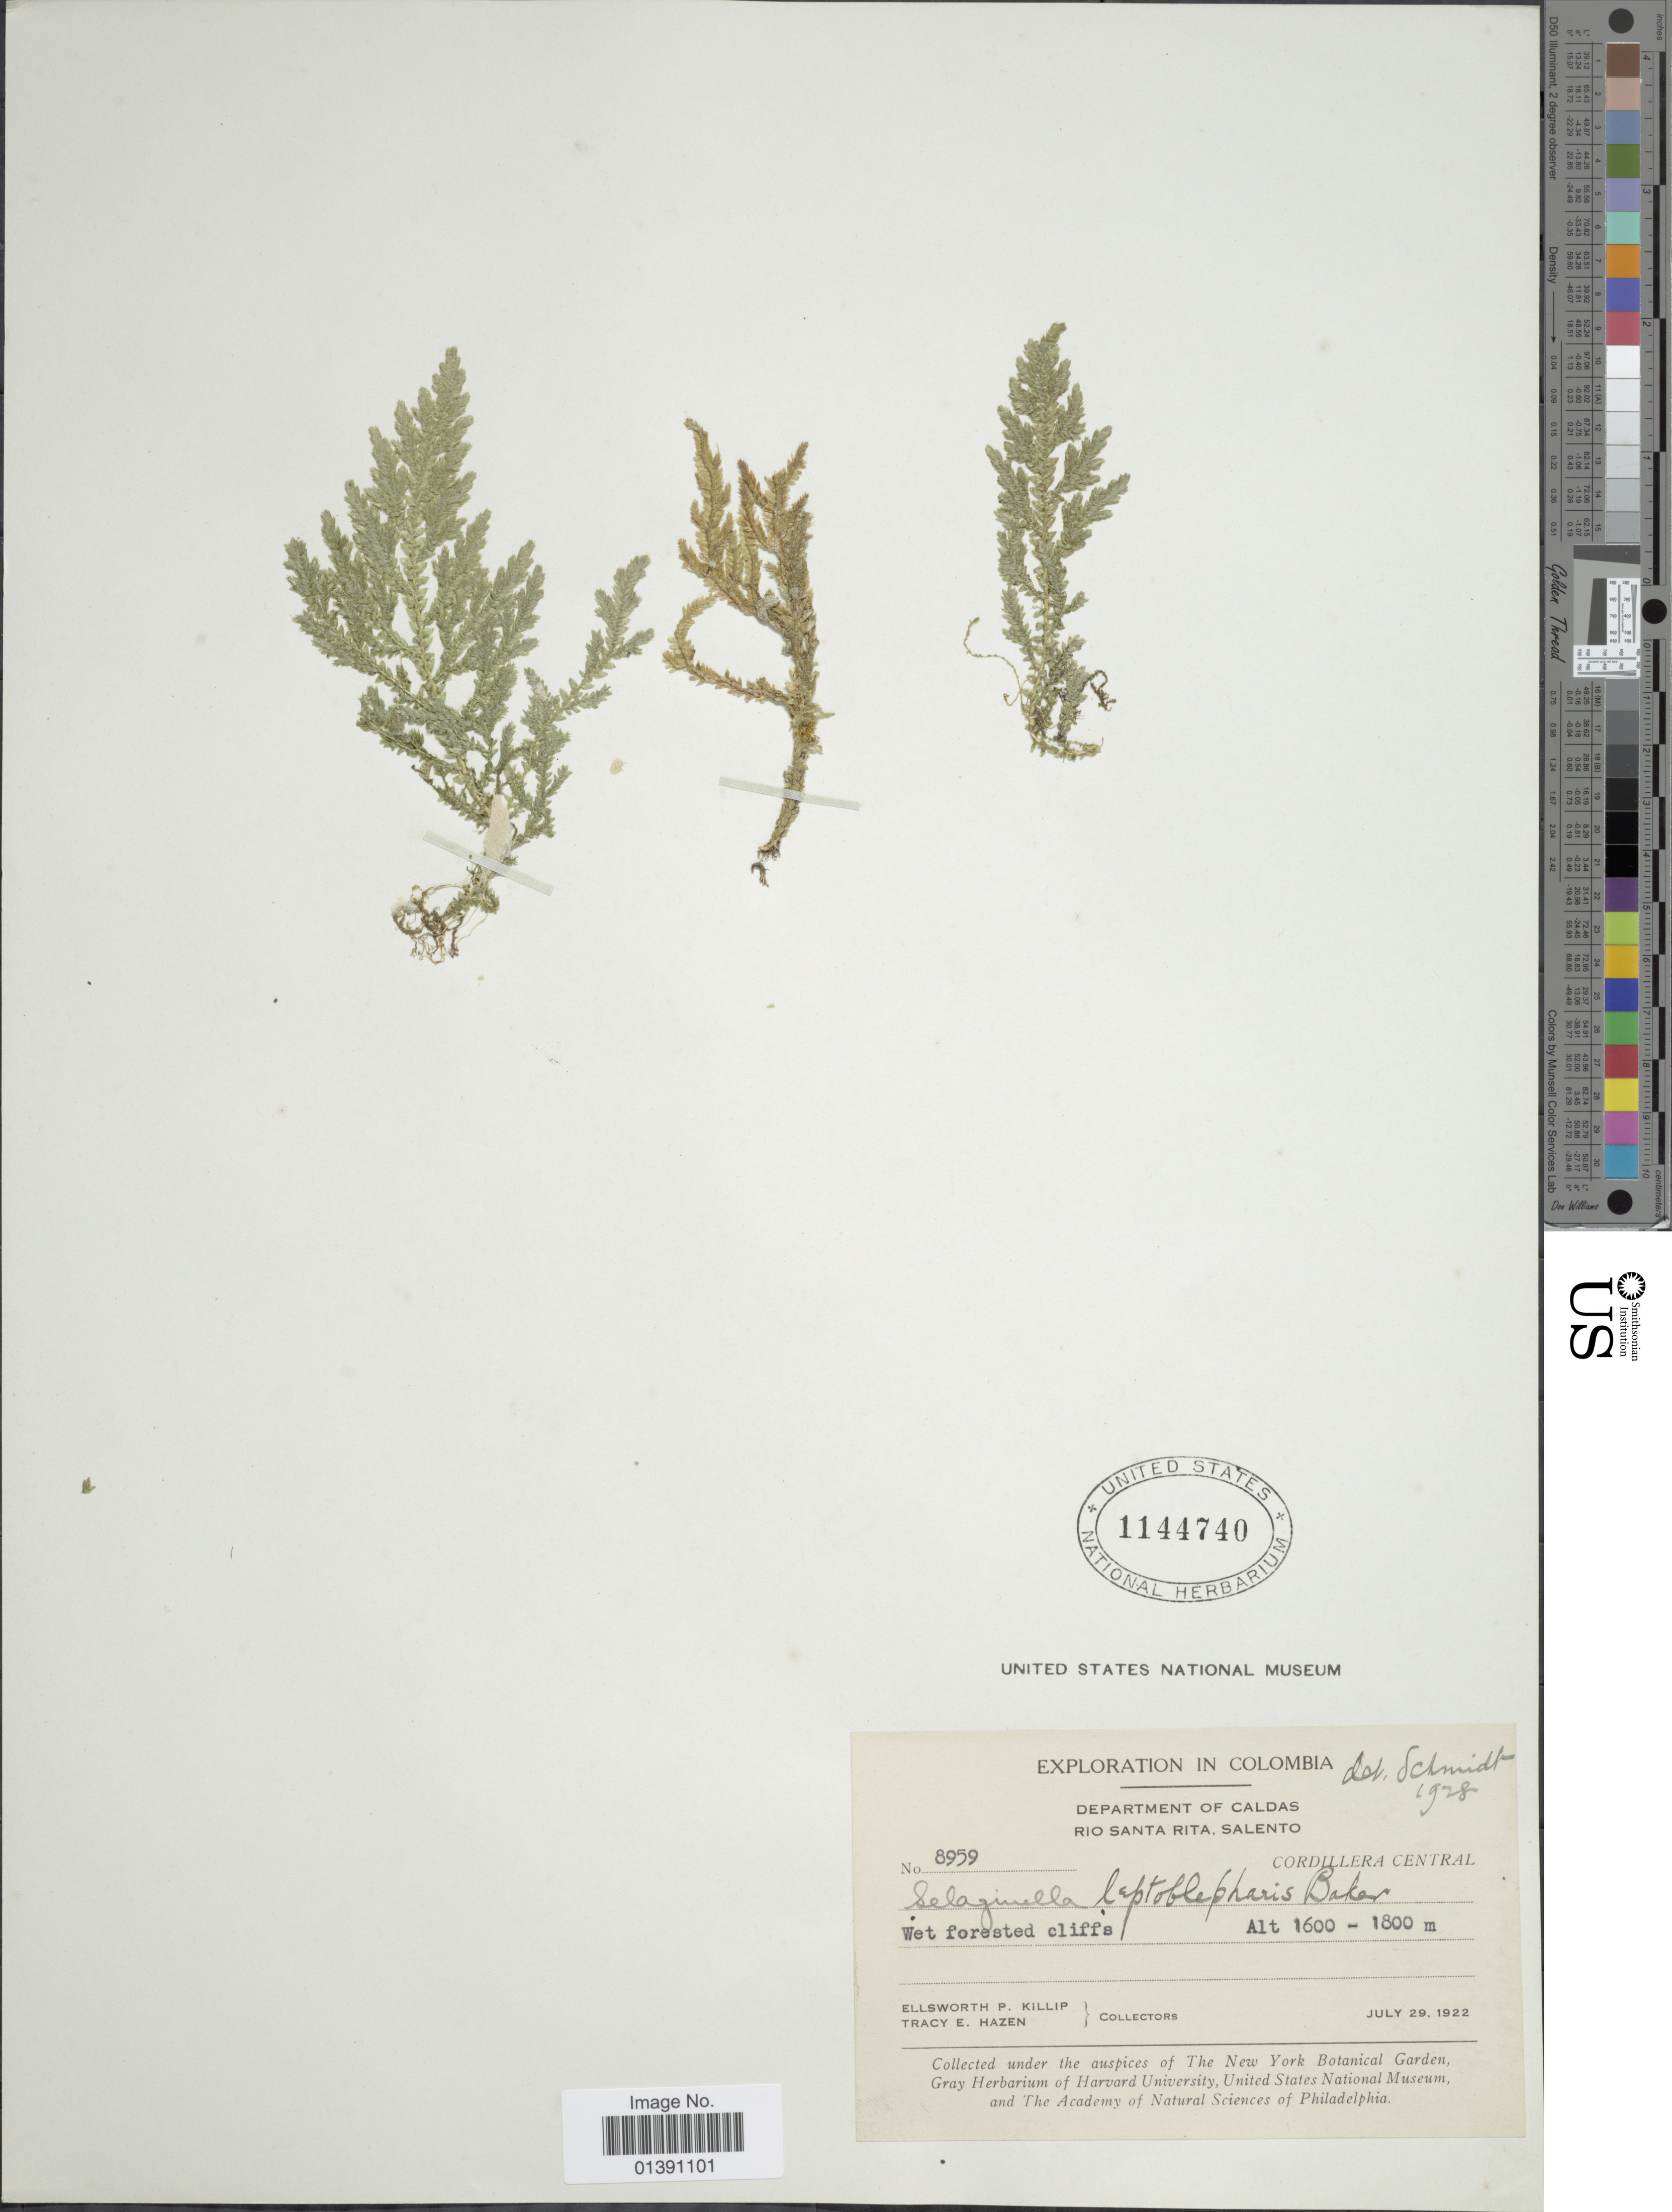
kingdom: Plantae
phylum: Tracheophyta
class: Lycopodiopsida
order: Selaginellales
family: Selaginellaceae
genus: Selaginella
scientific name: Selaginella haenkeana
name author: Spring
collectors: E. P. Killip & T. E. Hazen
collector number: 8959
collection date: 1922-07-29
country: Colombia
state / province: Caldas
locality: Rio Santa, Salento, Cordillera Central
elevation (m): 1600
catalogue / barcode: US 1144740